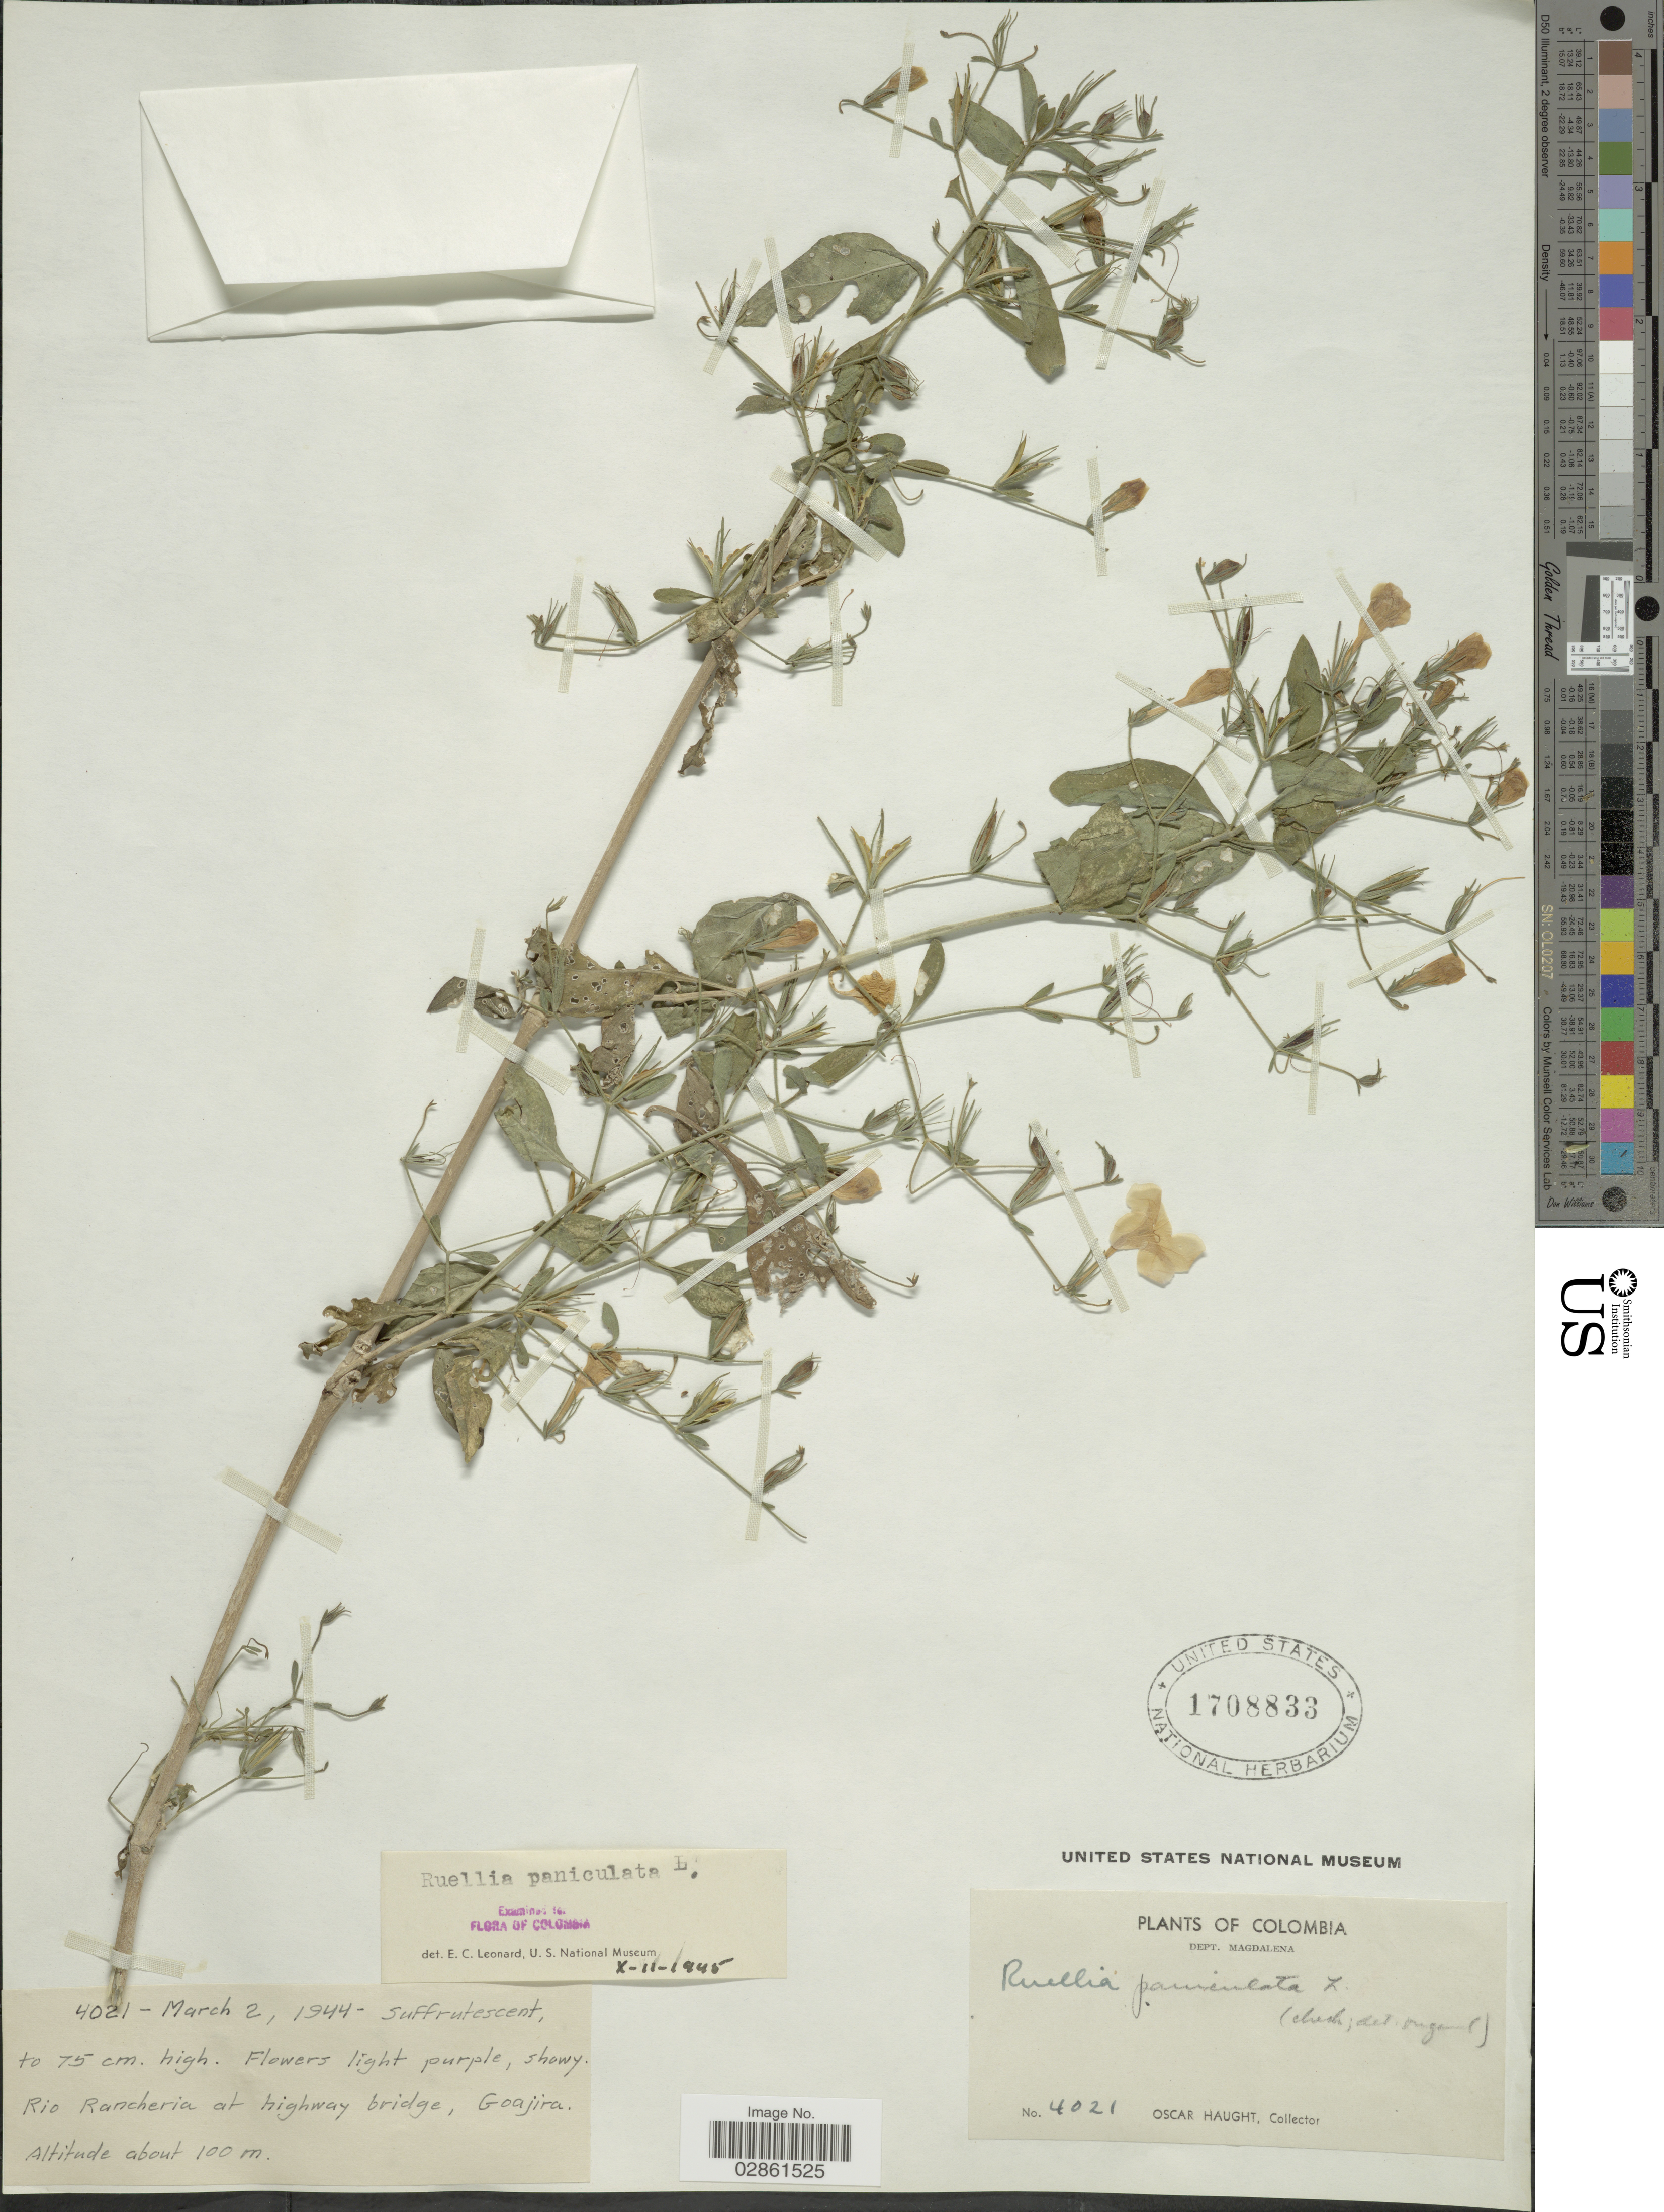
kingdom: Plantae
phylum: Tracheophyta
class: Magnoliopsida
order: Lamiales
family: Acanthaceae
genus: Ruellia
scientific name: Ruellia paniculata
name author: L.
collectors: O. L. Haught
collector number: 4021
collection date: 1944-03-02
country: Colombia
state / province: Magdalena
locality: Dept. Magdalena. Rio Rancheria at highway bridge, Goajira.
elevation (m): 100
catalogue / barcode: US 1708833